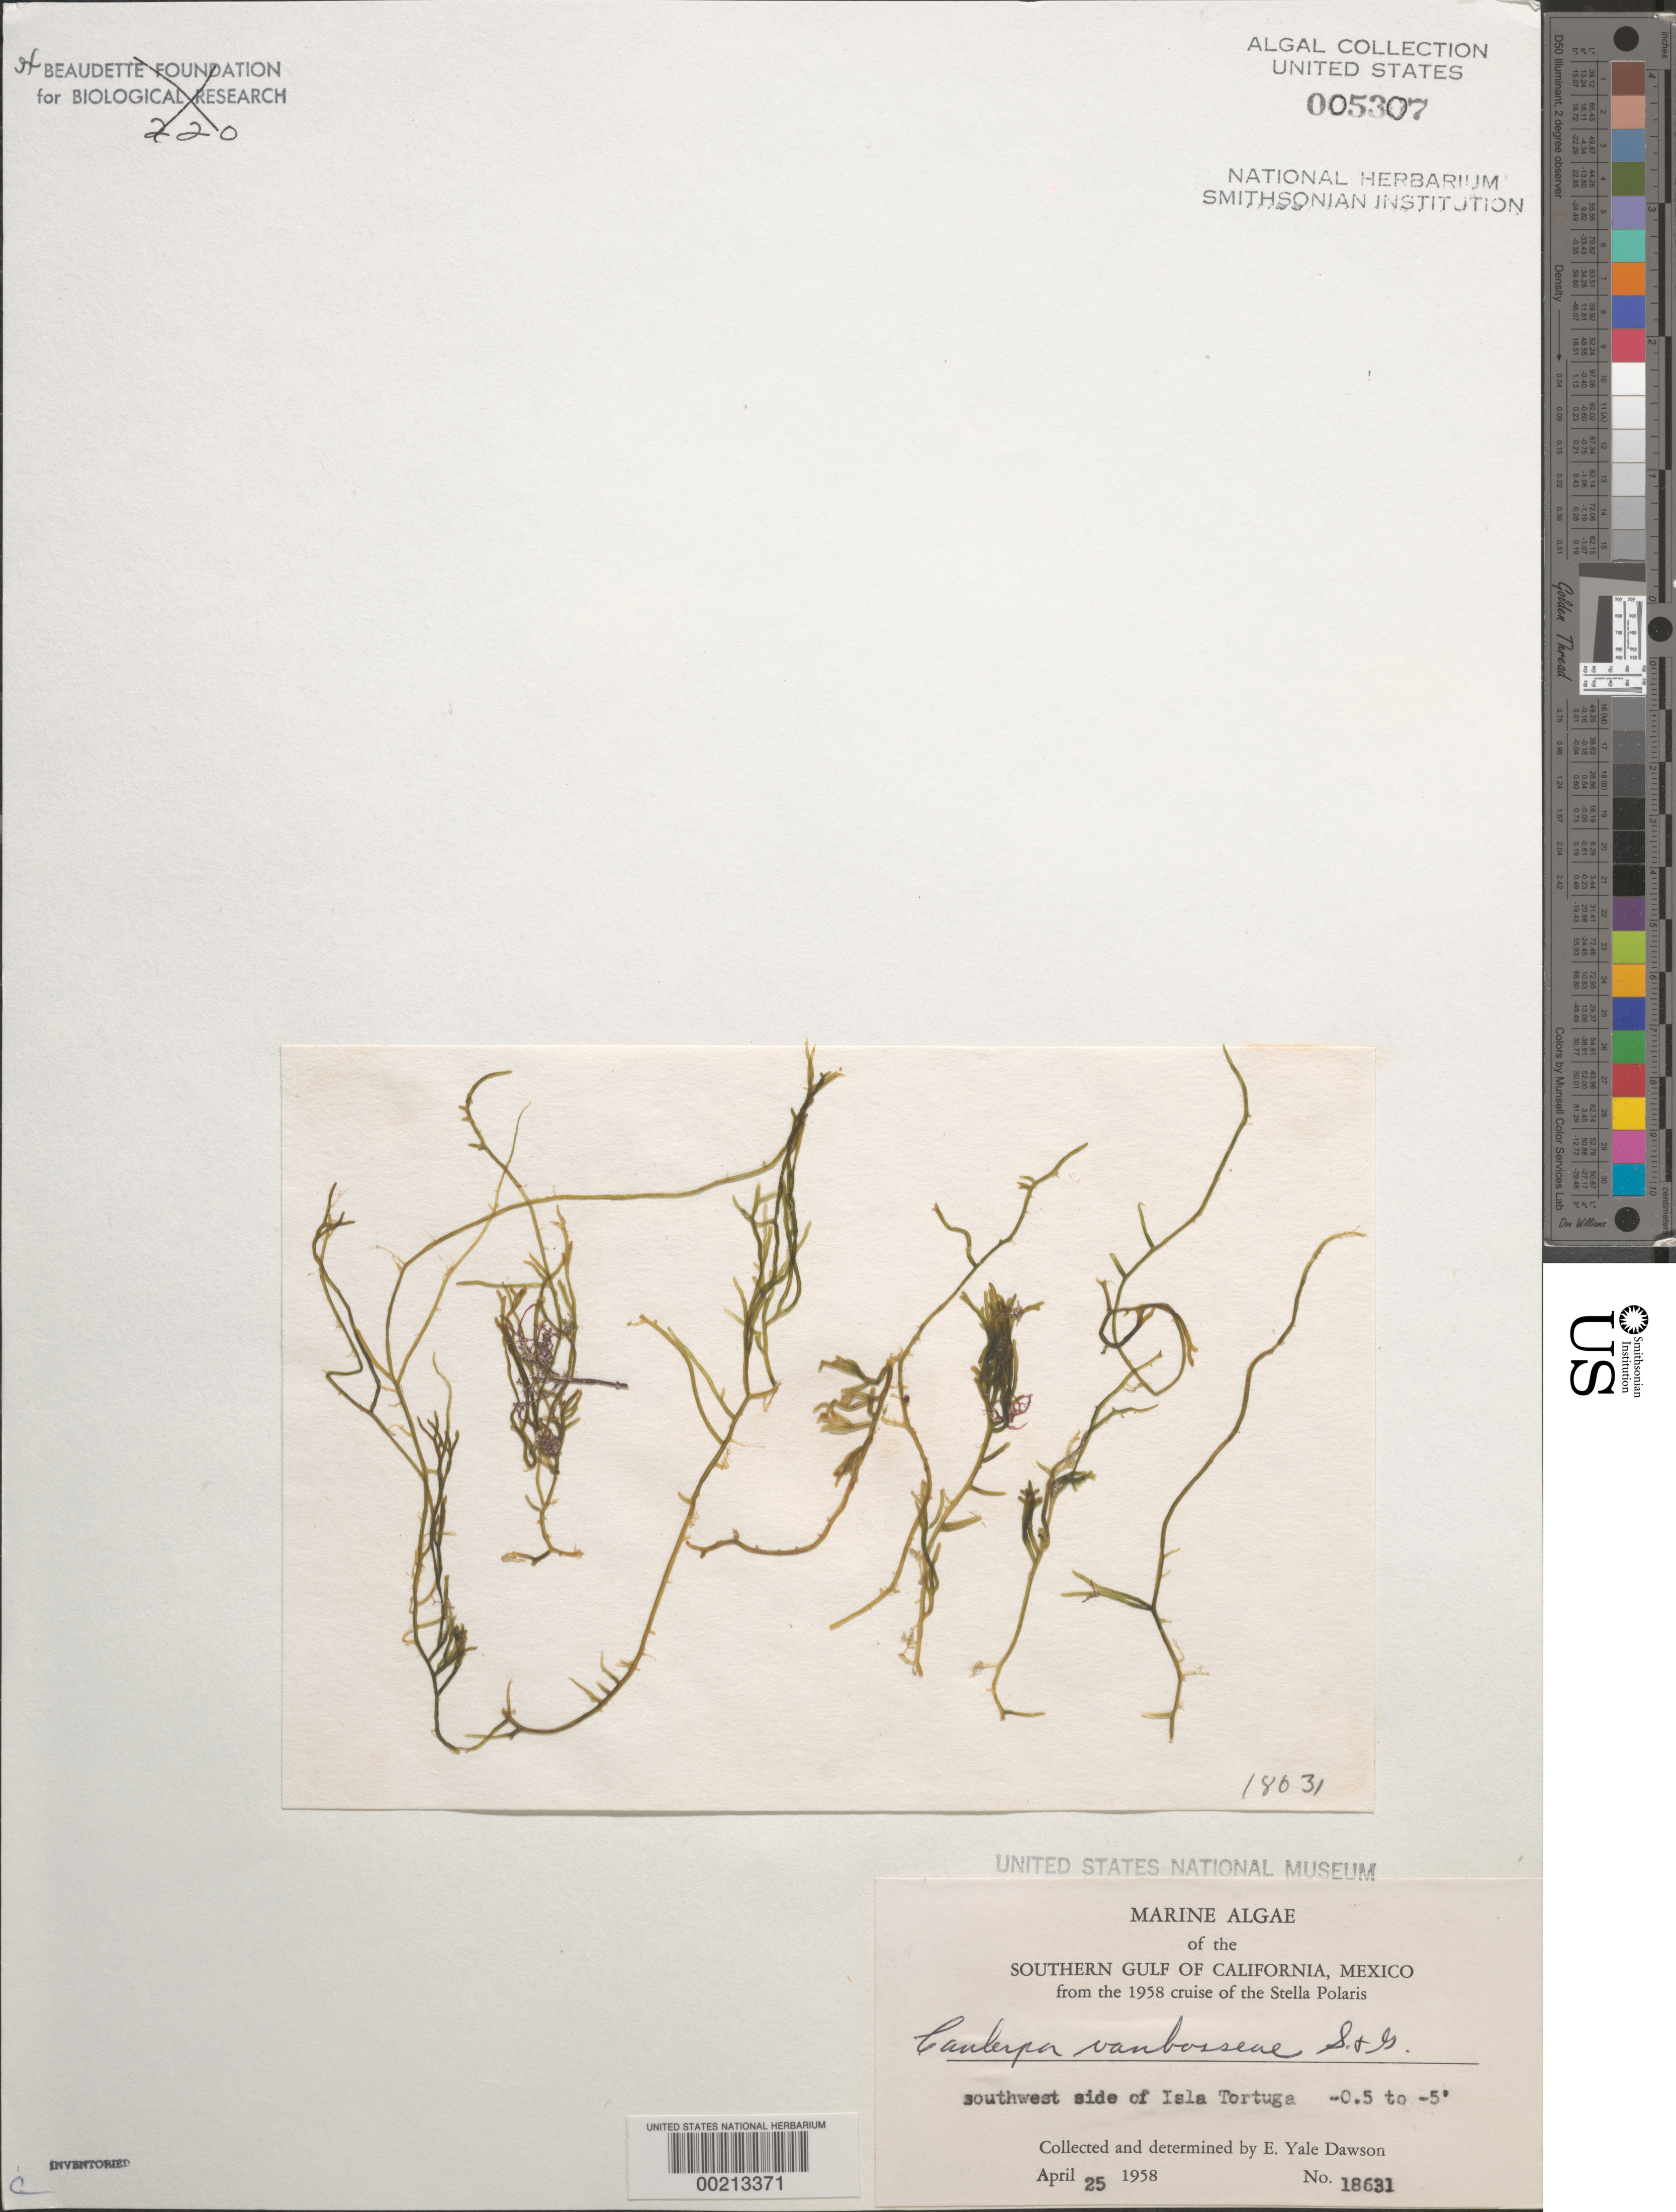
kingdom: Plantae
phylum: Chlorophyta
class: Ulvophyceae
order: Cladophorales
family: Cladophoraceae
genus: Cladophora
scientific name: Cladophora glomerata var. crassior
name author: (C. Agardh) C. Hoek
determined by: Algae name updating Project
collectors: E. Y. Dawson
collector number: EYD 18631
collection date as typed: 25 Apr 1958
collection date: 1958-04-25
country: Mexico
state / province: Baja California Sur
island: Isla Tortuga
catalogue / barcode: US 5307